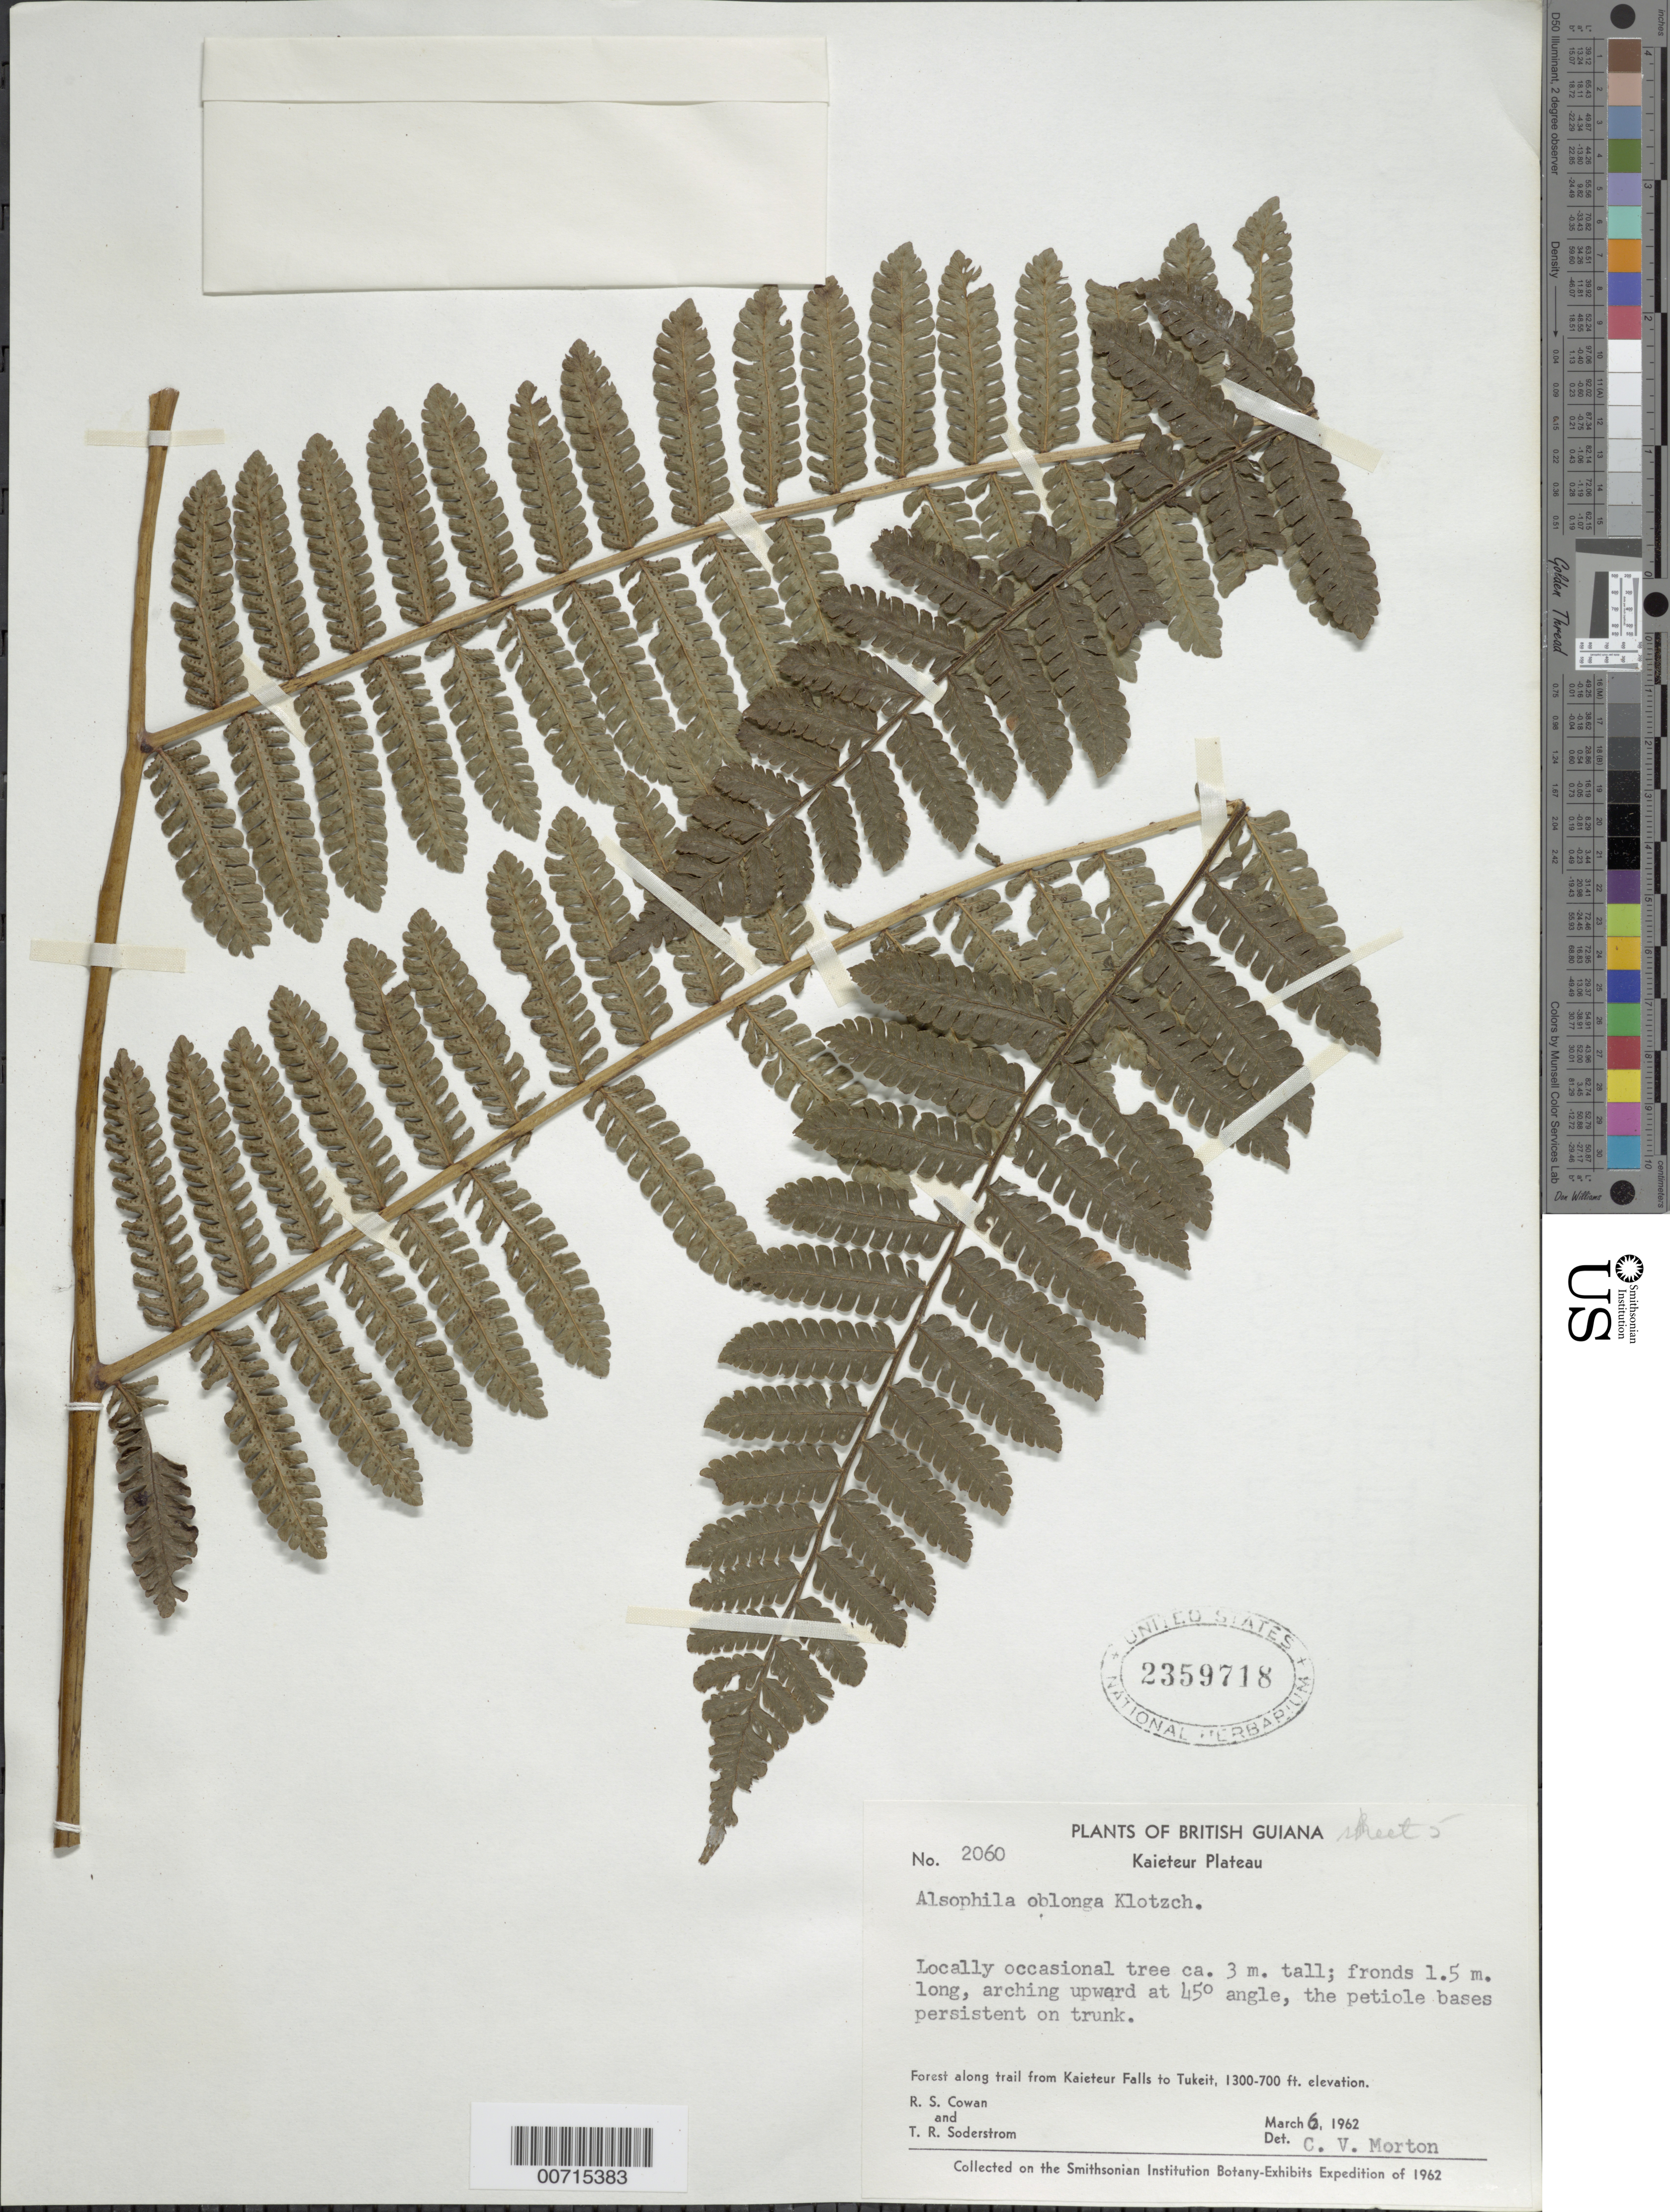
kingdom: Plantae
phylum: Tracheophyta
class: Polypodiopsida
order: Cyatheales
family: Cyatheaceae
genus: Cyathea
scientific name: Cyathea pungens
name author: (Willd.) Domin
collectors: R. S. Cowan & T. R. Soderstrom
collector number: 2060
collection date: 1962-03-06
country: Guyana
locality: British Guiana, Kaieteur Plateau, arching upward at 45° angle, the petiole bases persistent trunk, Forest along trail from Kaieteur Falls to Tukeit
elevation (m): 700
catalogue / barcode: US 2359718